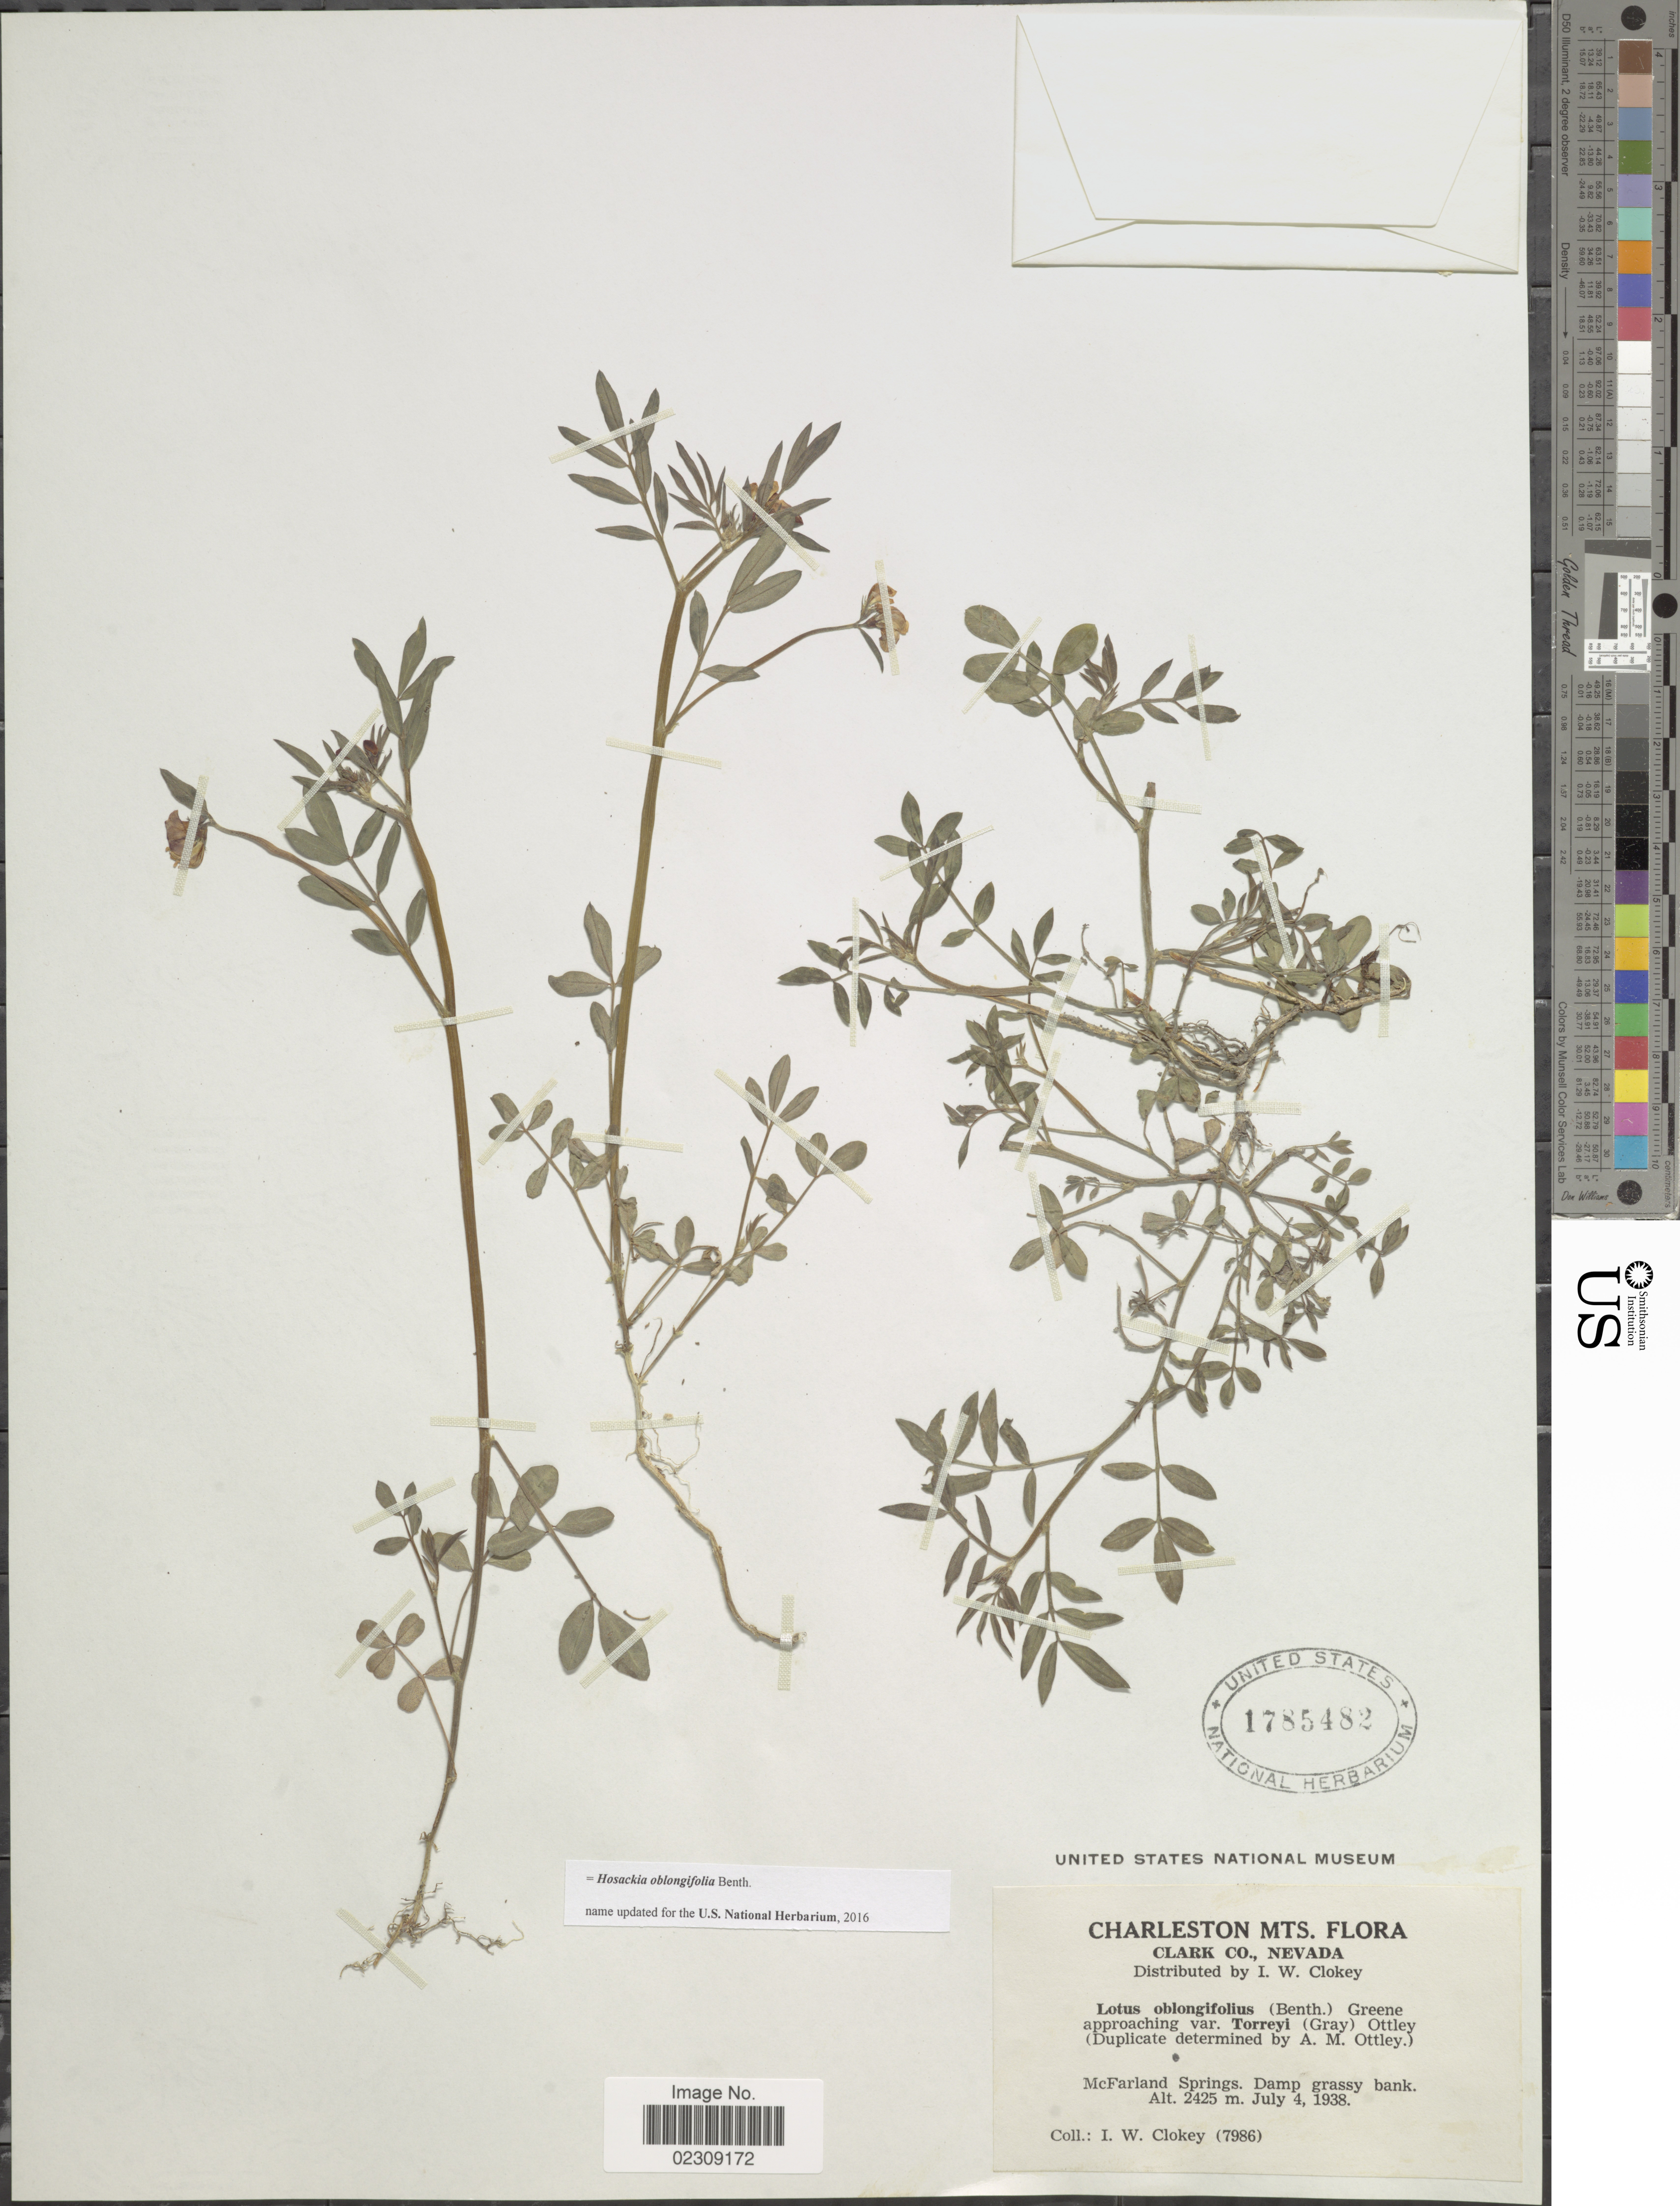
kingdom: Plantae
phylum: Tracheophyta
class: Magnoliopsida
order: Fabales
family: Fabaceae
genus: Hosackia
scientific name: Hosackia oblongifolia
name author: Benth.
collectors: I. W. Clokey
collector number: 7986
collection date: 1938-07-04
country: United States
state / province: Nevada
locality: Charleston Mts. Clark Co., McFarland Springs. Damp grassy bank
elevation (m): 2425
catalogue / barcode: US 1785482